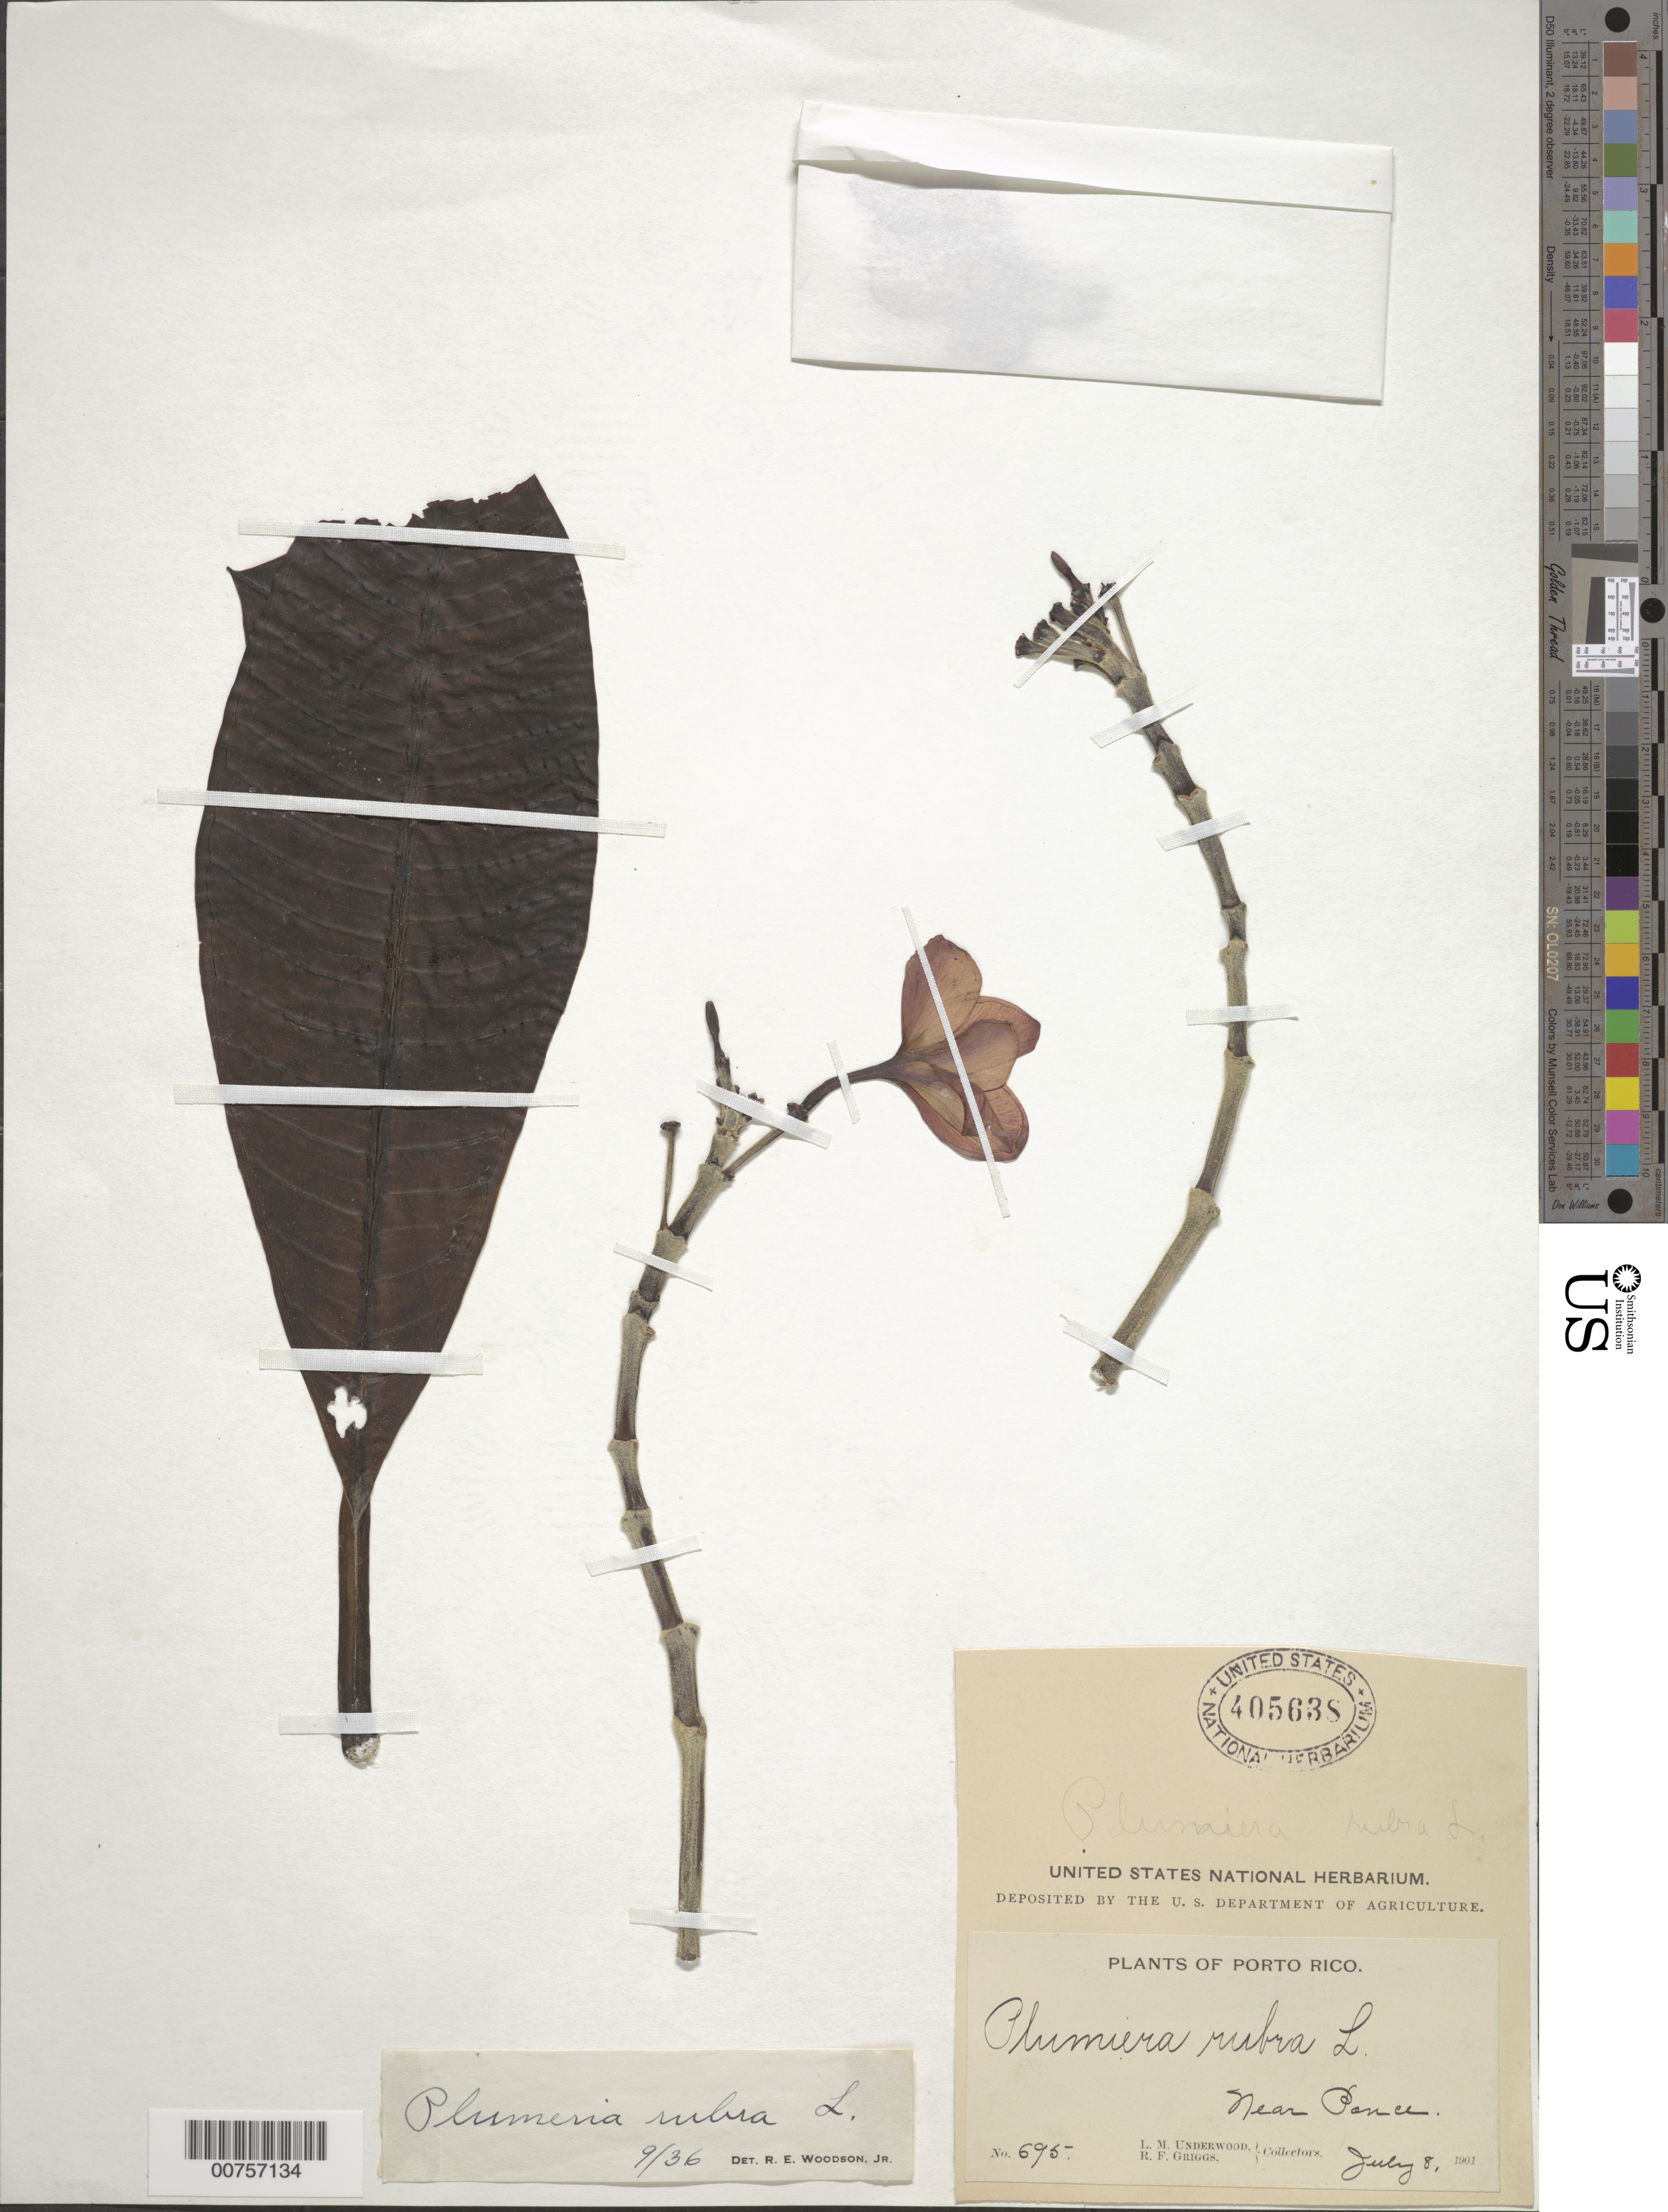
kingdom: Plantae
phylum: Tracheophyta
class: Magnoliopsida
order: Gentianales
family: Apocynaceae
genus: Plumeria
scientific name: Plumeria rubra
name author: L.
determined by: Woodson, R. E., Jr.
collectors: L. M. Underwood & R. F. Griggs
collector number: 695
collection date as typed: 08 Jul 1901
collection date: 1901-07-08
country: Puerto Rico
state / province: Ponce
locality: Near Ponce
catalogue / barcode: US 405638